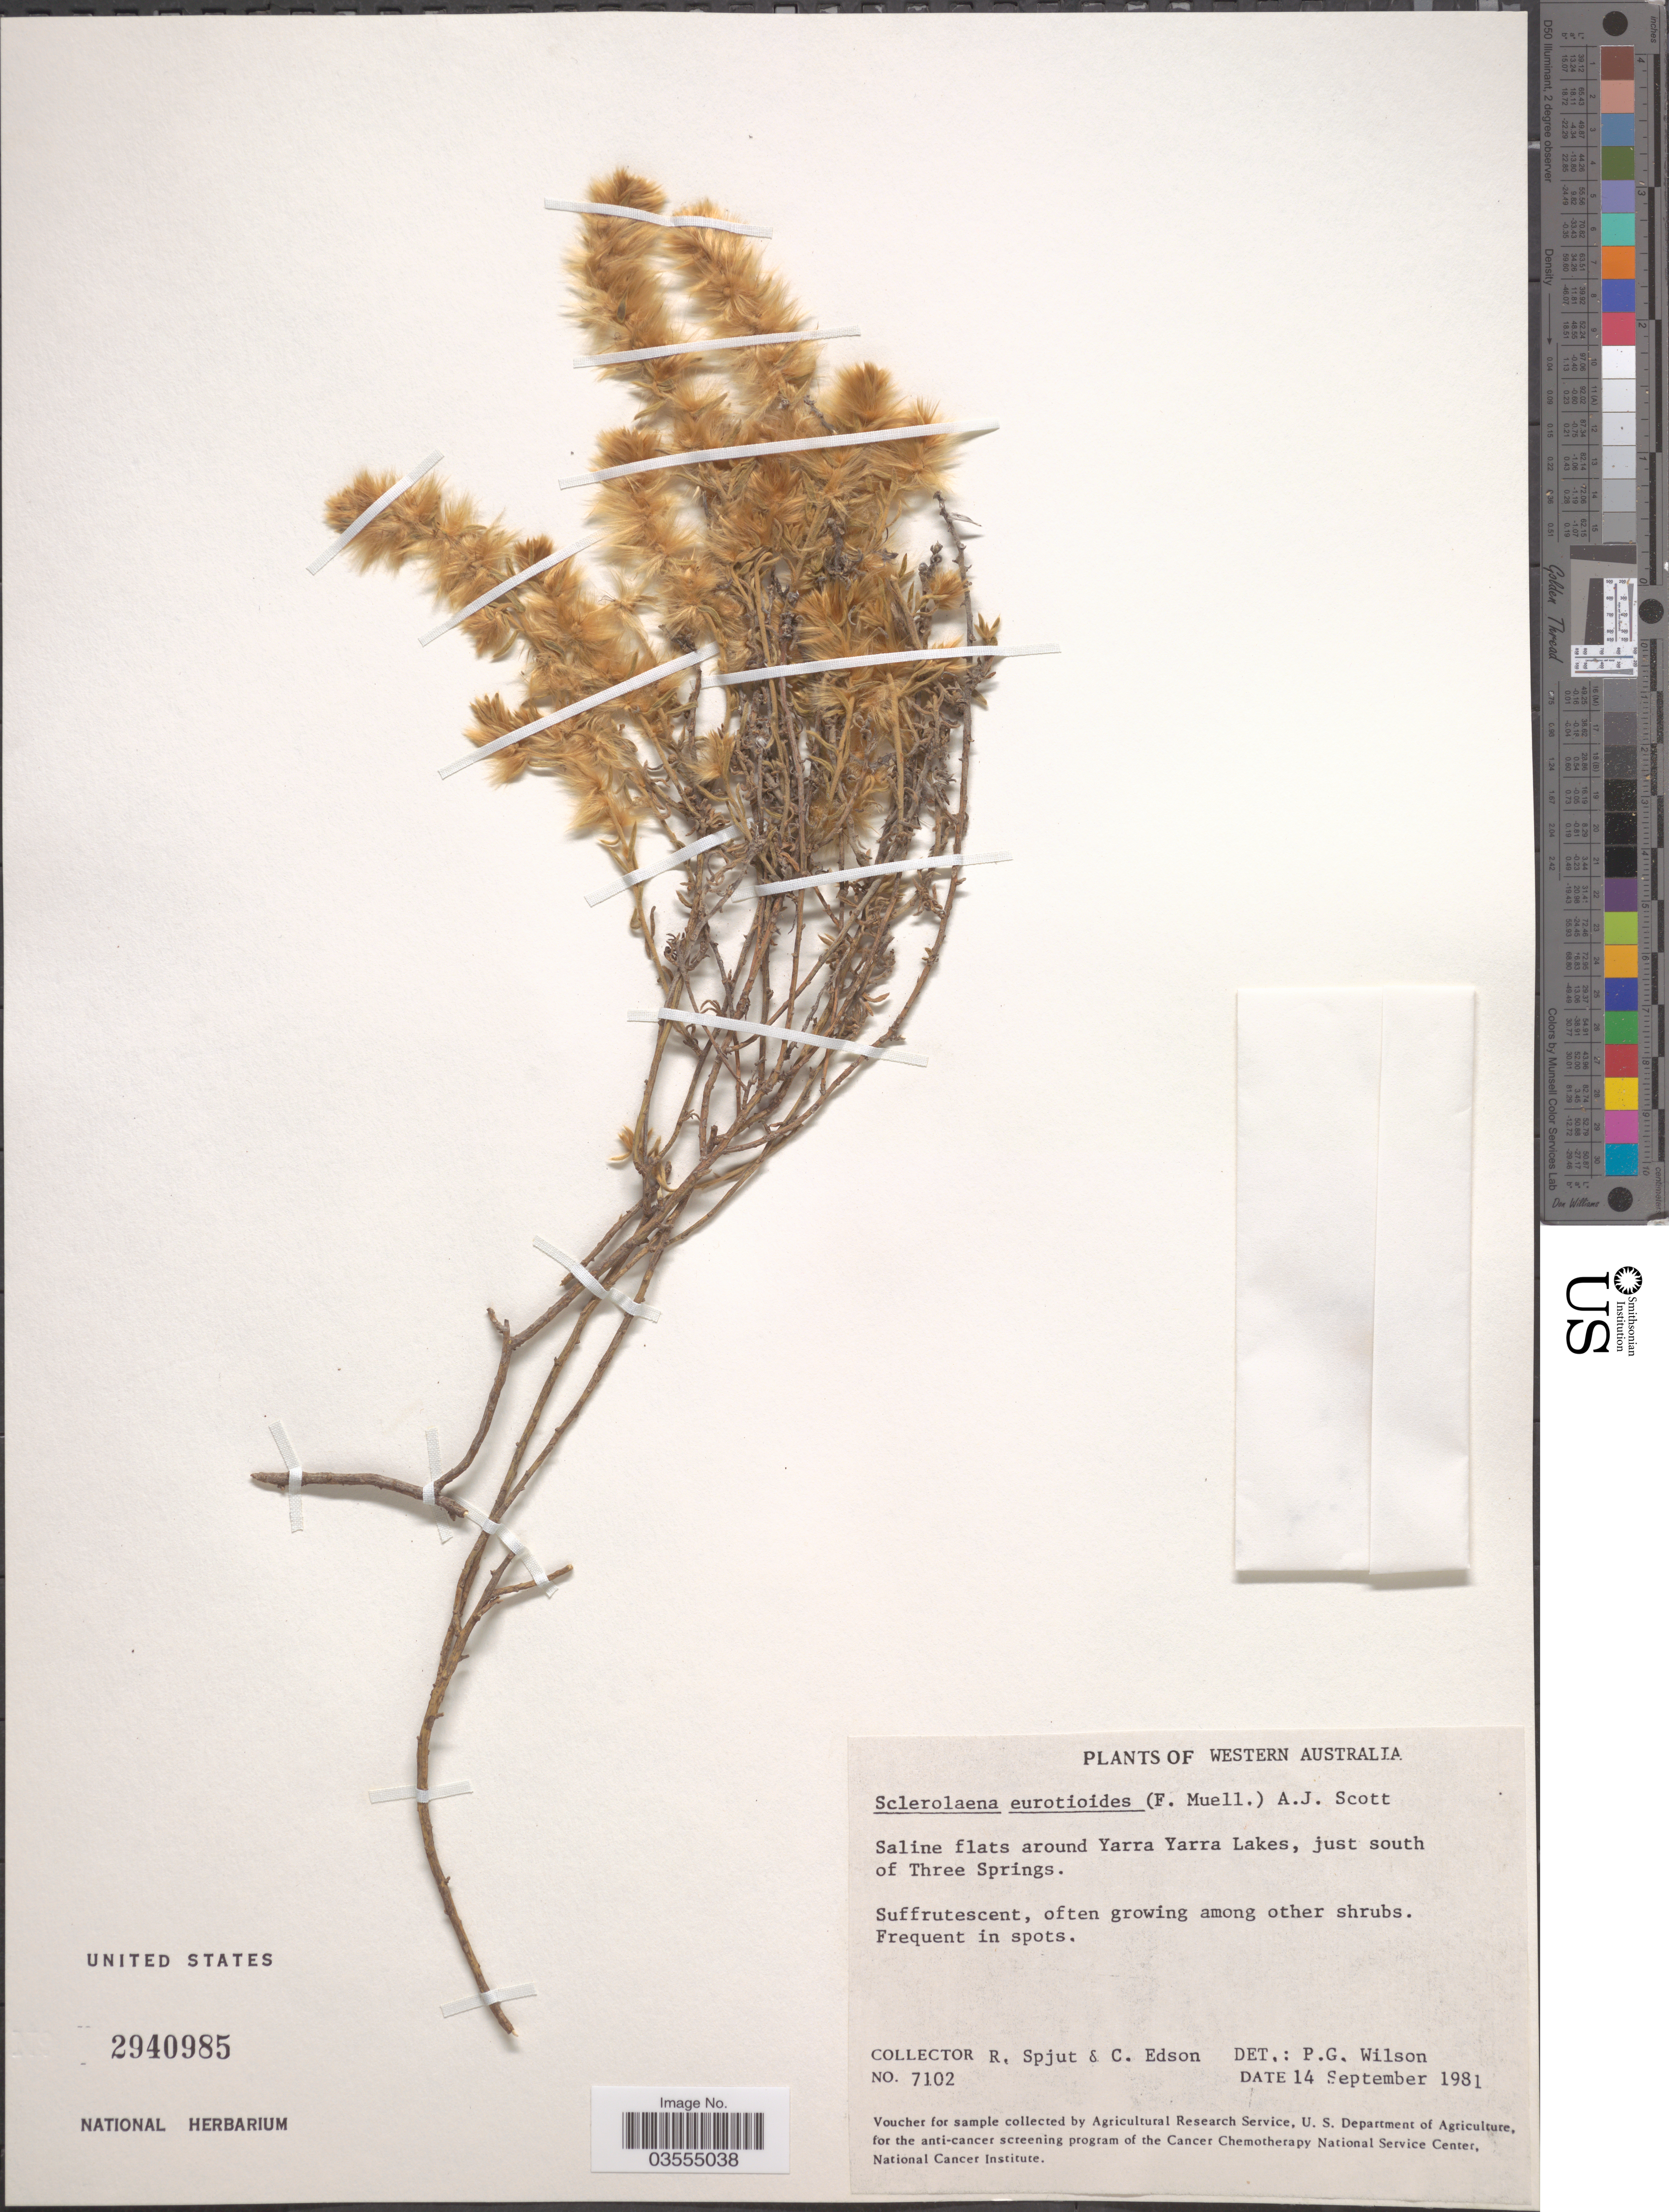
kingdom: Plantae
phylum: Tracheophyta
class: Magnoliopsida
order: Caryophyllales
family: Amaranthaceae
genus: Sclerolaena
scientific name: Sclerolaena eurotioides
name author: (F. Muell.) A.J. Scott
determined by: Wilson, Paul G.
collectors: R. Spjut & C. Edson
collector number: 7102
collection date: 1981-09-14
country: Australia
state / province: Western Australia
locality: Saline flats around Yarra Yarra Lakes, just south of Three Springs.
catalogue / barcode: US 2940985